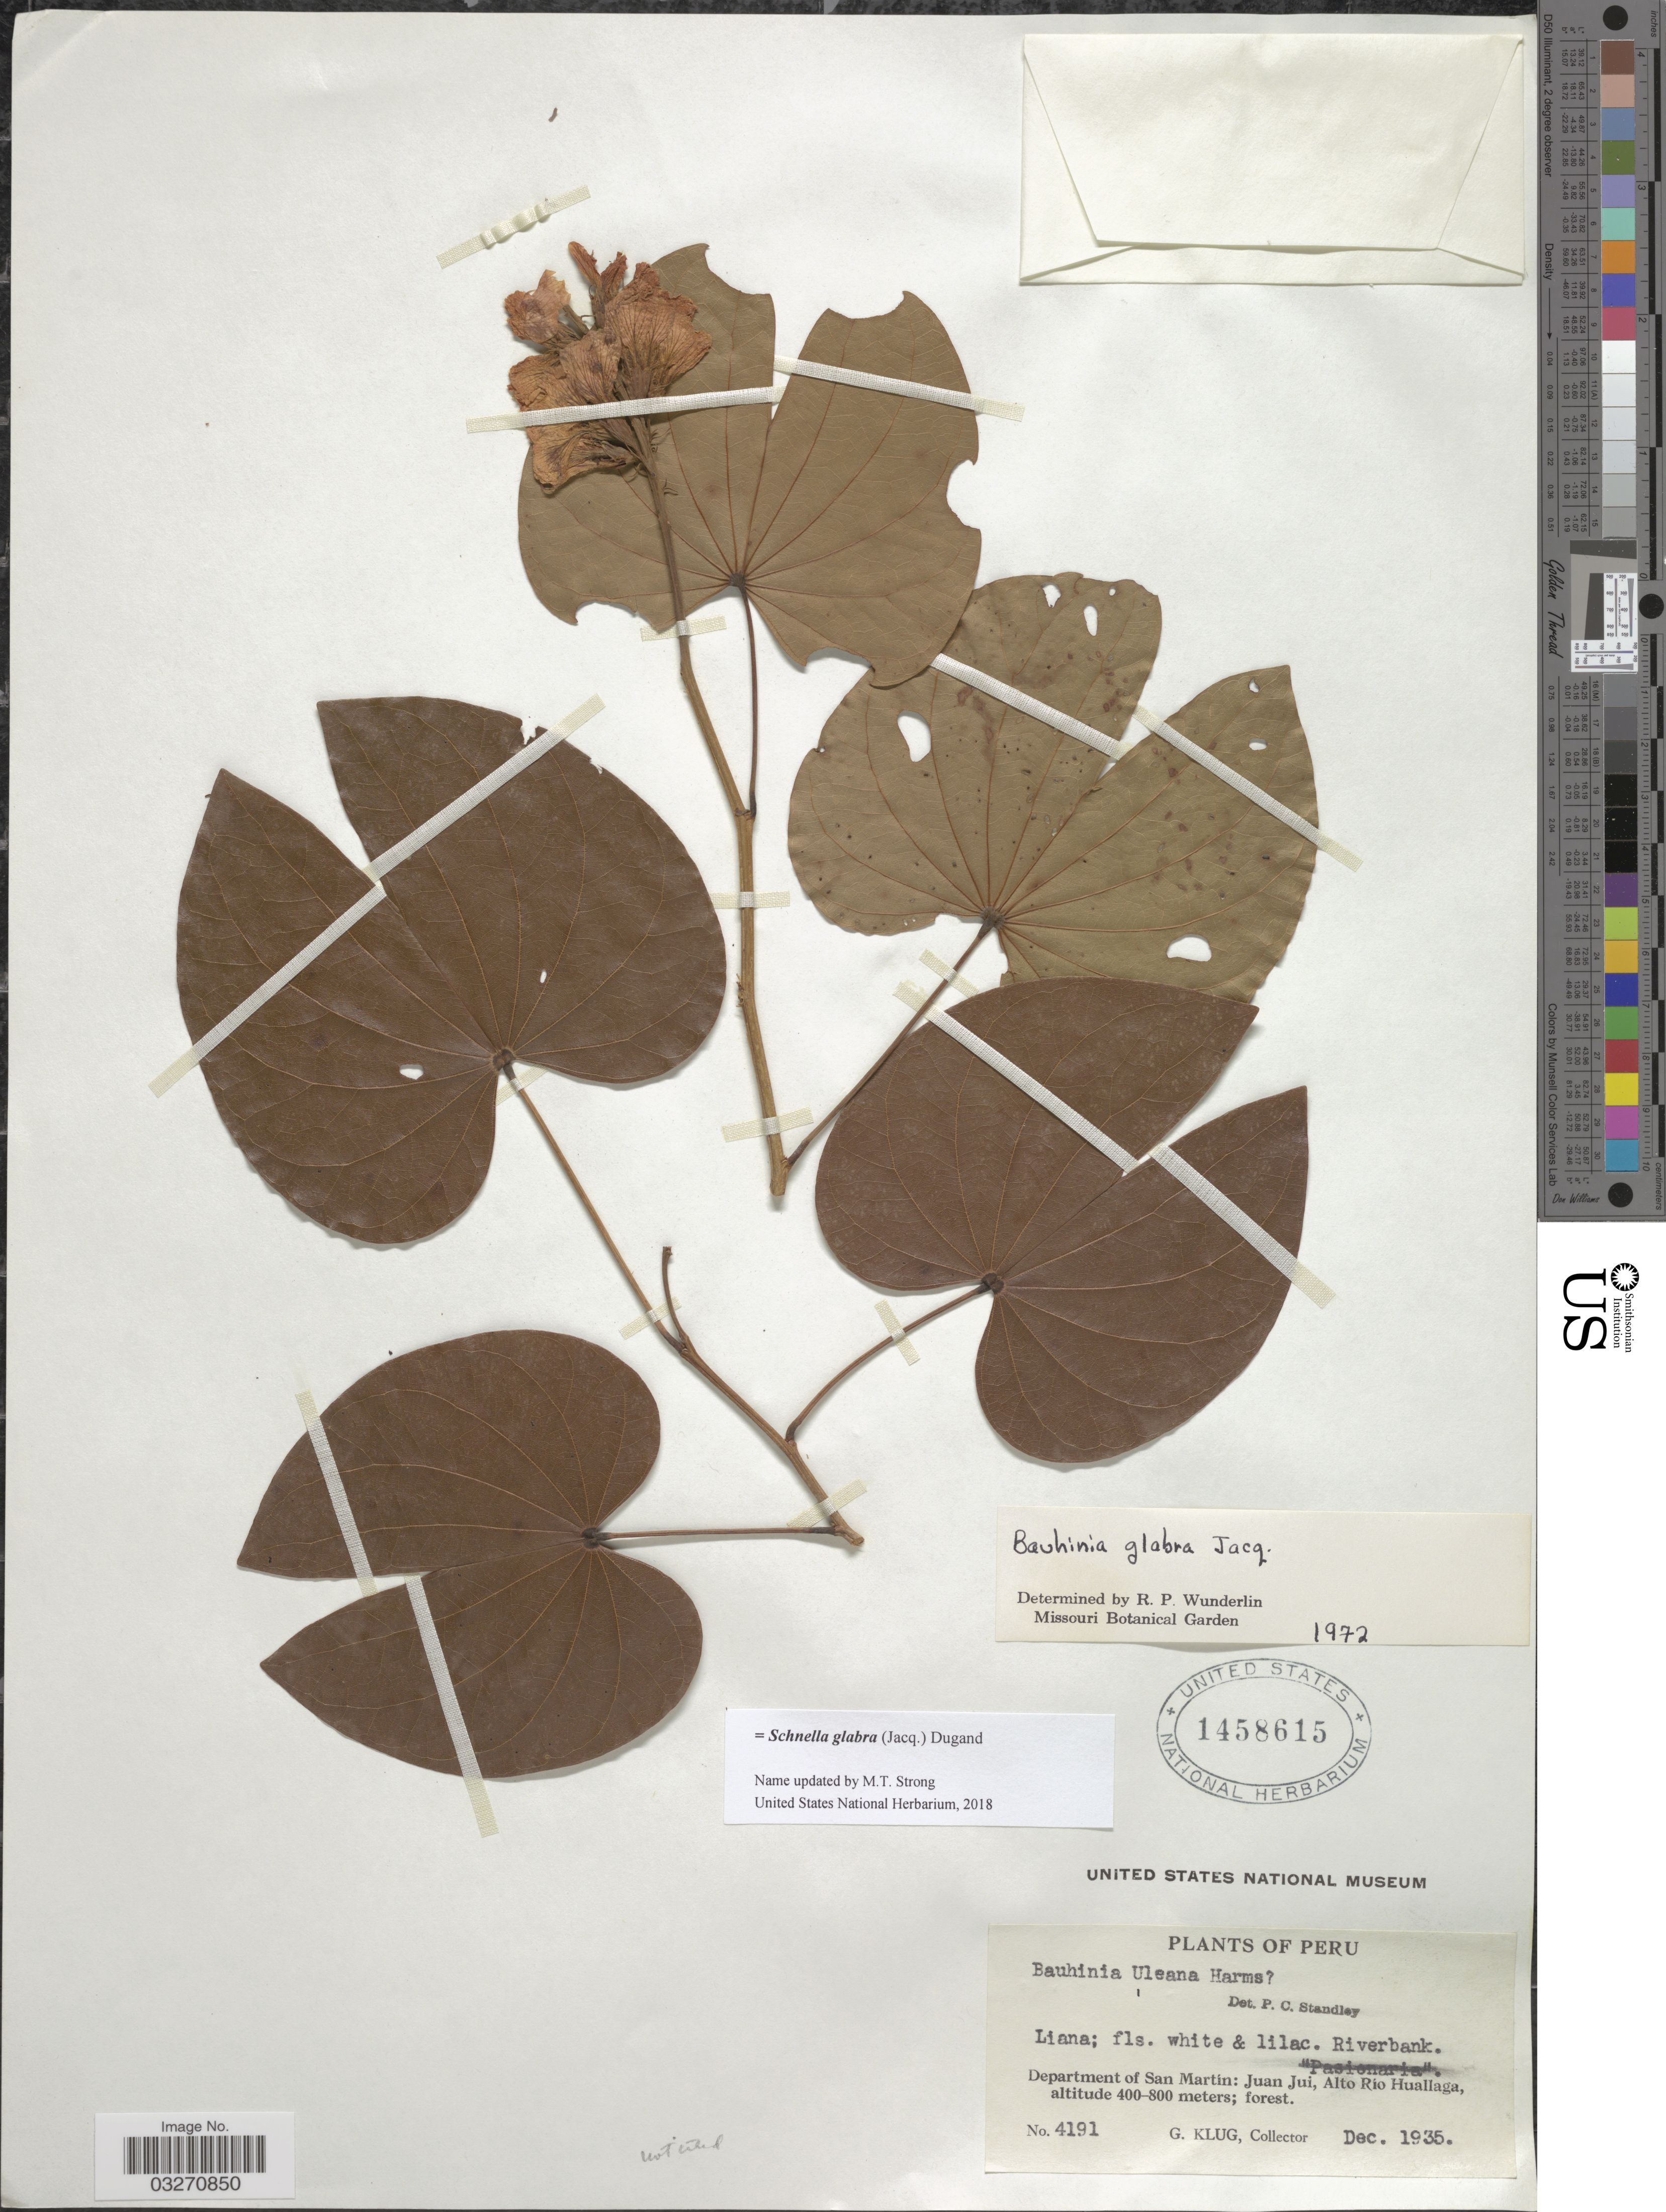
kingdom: Plantae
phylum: Tracheophyta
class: Magnoliopsida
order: Fabales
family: Fabaceae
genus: Schnella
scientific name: Schnella glabra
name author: (Jacq.) Dugand G.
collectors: G. Klug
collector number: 4191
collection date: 1935-12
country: Peru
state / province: San Martín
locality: Department of San Martín: Juan Jui, Alto Río Huallaga.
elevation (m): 400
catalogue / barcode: US 1458615